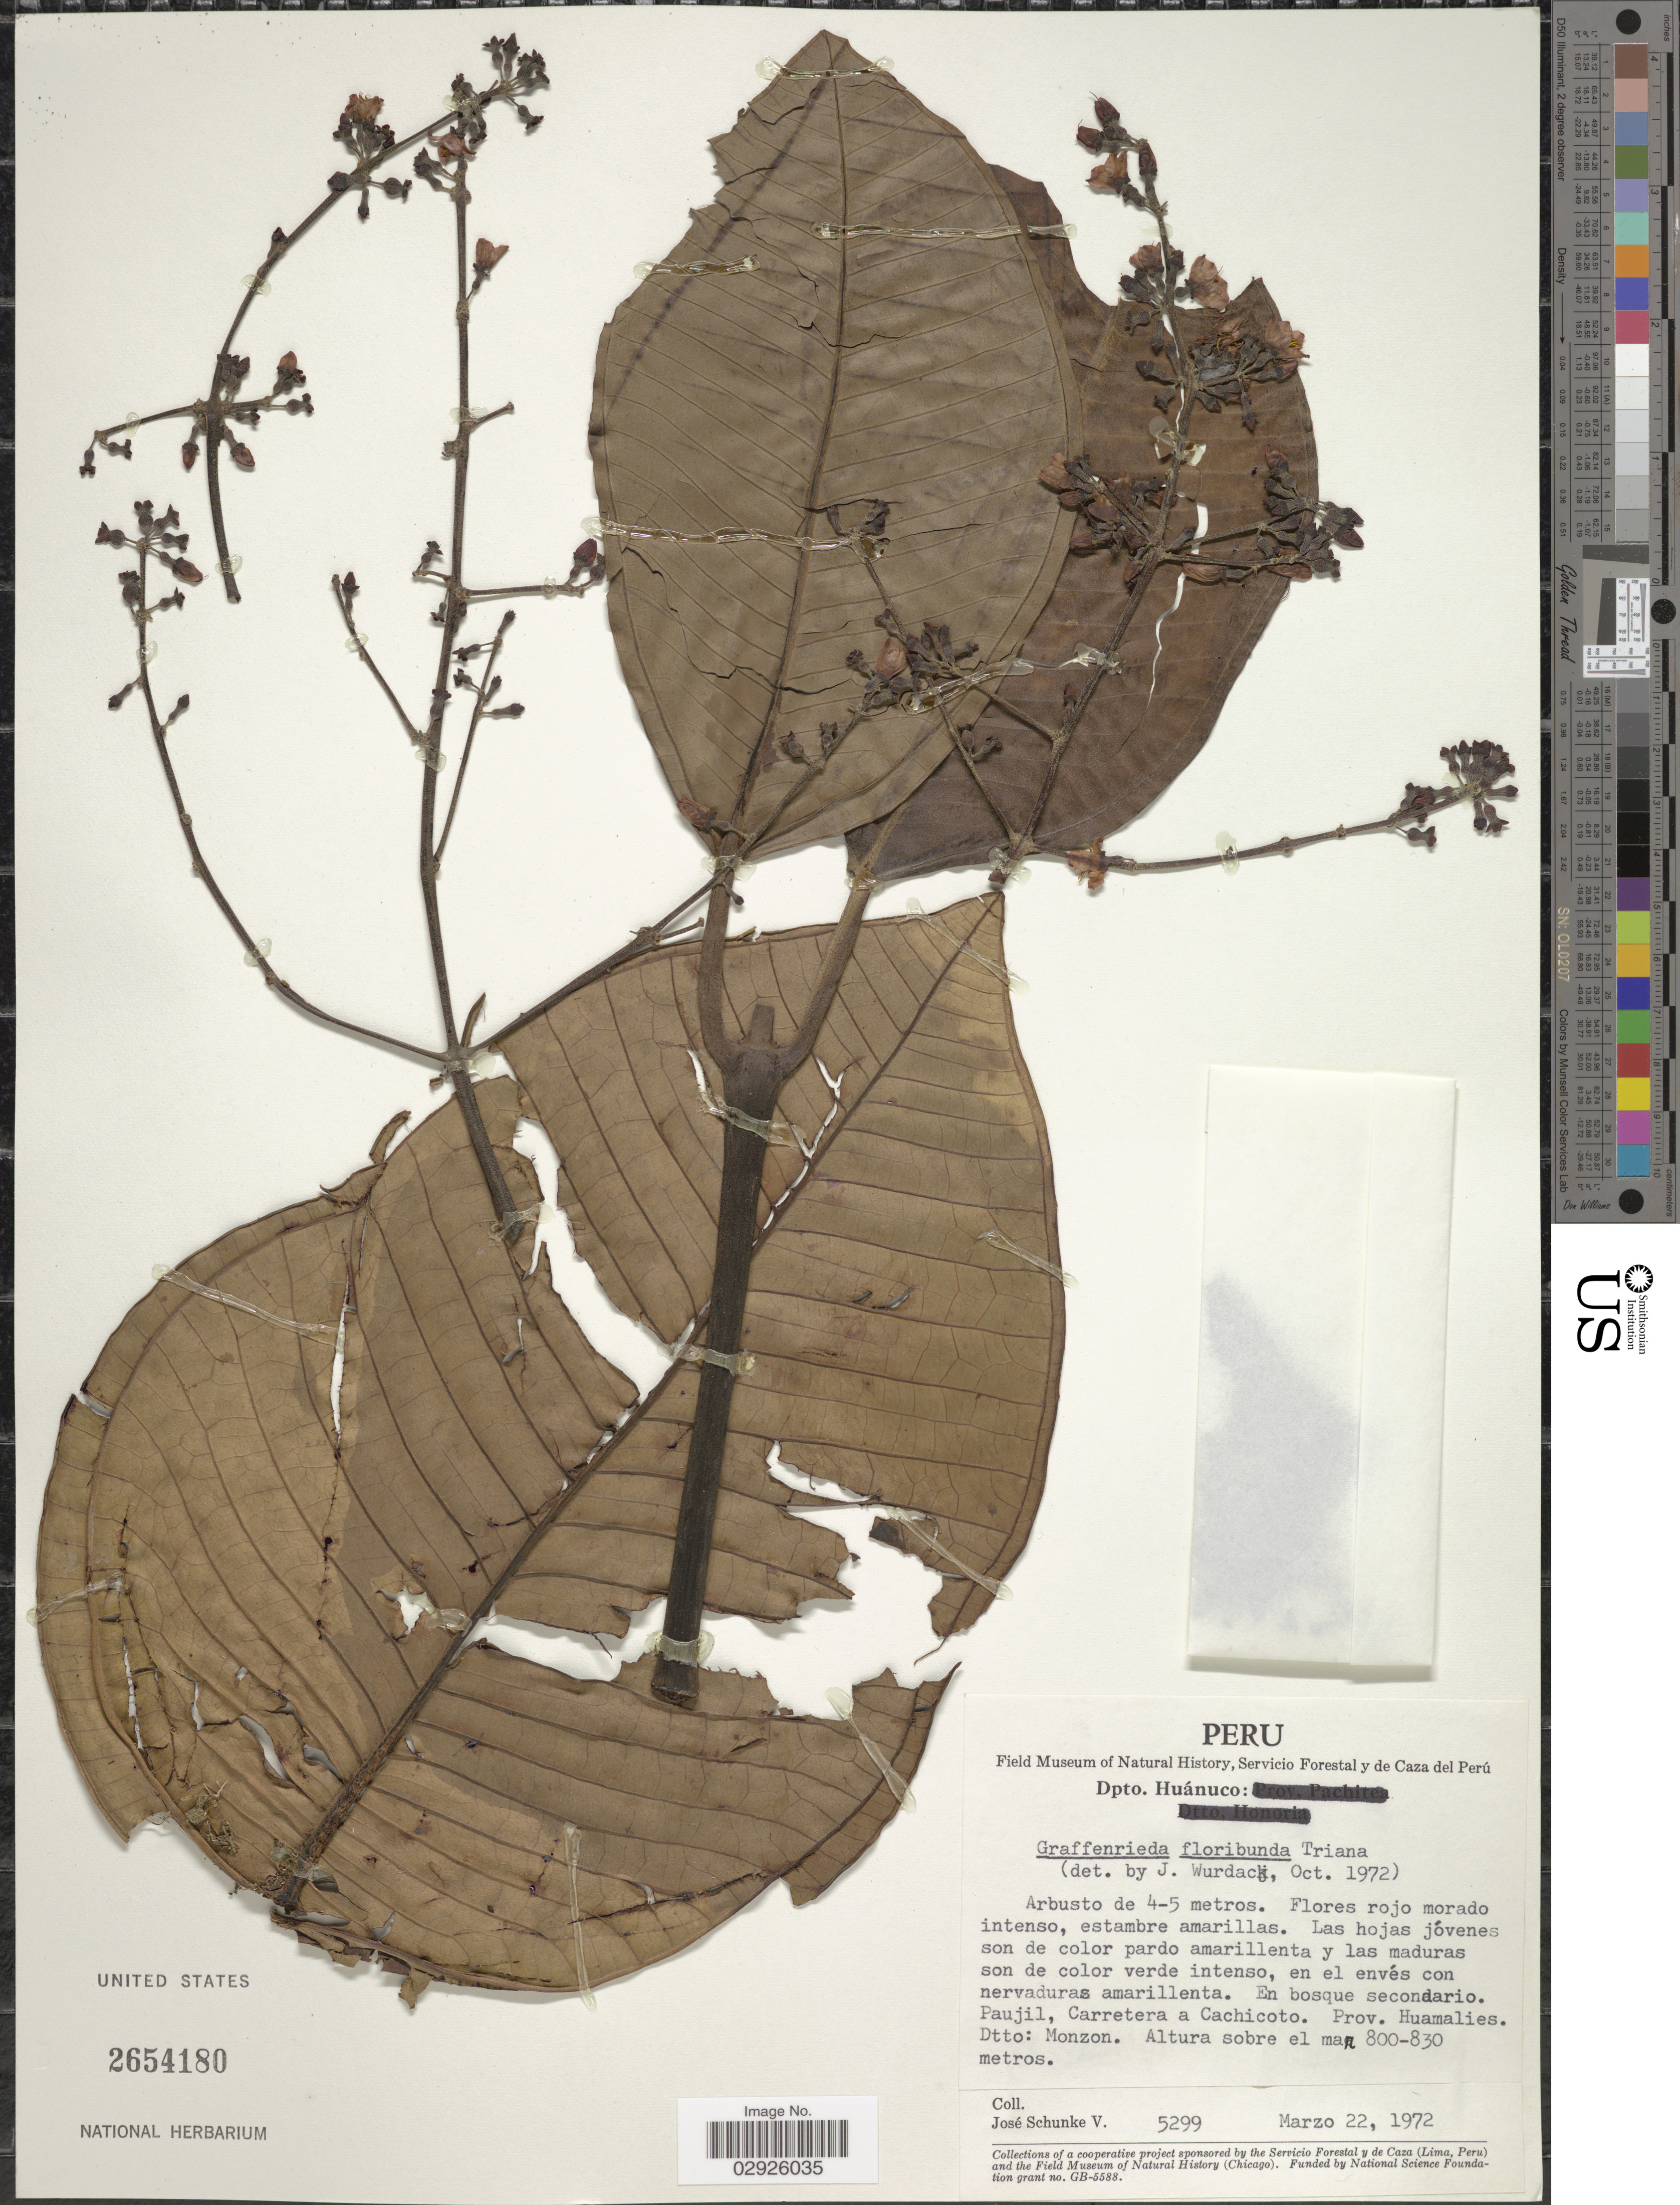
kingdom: Plantae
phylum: Tracheophyta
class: Magnoliopsida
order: Myrtales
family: Melastomataceae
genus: Graffenrieda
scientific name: Graffenrieda miconioides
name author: Naudin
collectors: J. Schunke Vigo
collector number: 5299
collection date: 1972-03-22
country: Peru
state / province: Huánuco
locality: Dpto. Huánuco . Paujil, Carretera a Cachicoto. Prov. Huamalies. Dtto: Monzon.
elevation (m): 800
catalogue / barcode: US 2654180